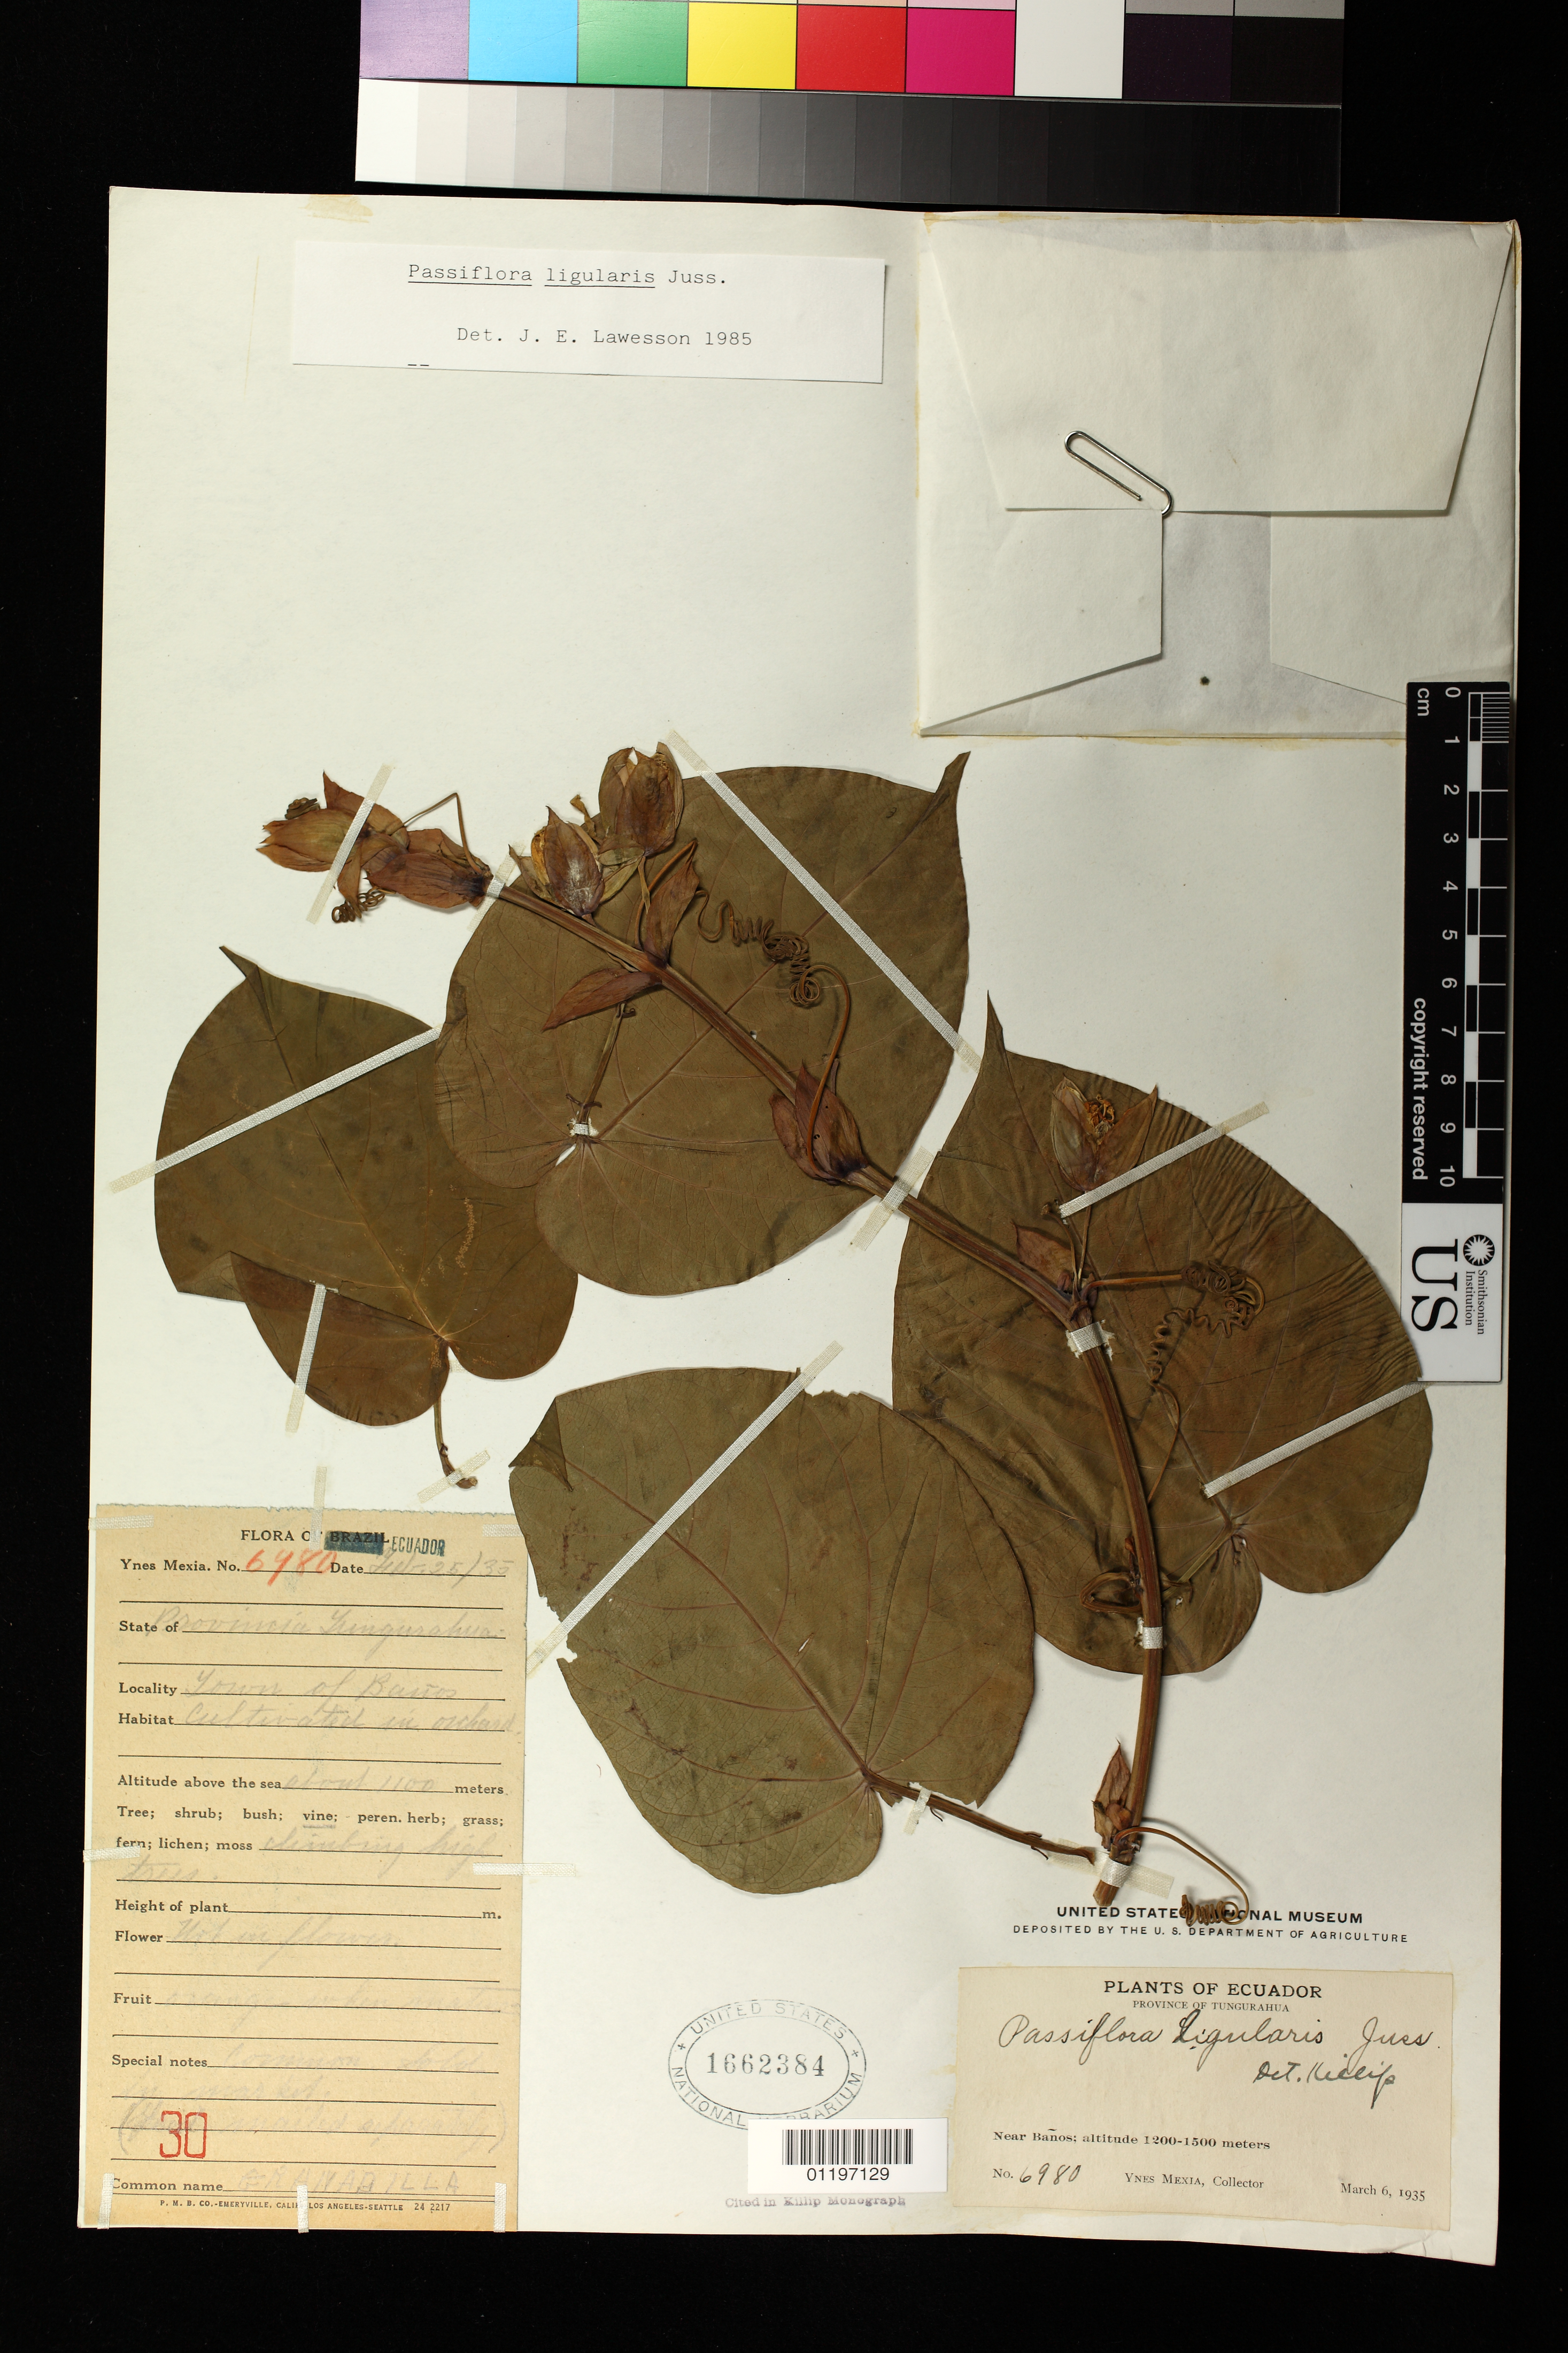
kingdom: Plantae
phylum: Tracheophyta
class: Magnoliopsida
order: Malpighiales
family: Passifloraceae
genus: Passiflora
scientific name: Passiflora ligularis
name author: Juss.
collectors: Y. Mexia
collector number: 6980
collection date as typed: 03 Jun 1935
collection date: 1935-06-03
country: Ecuador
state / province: Tungurahua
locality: Near Baños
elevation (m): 1200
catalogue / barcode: US 1662384